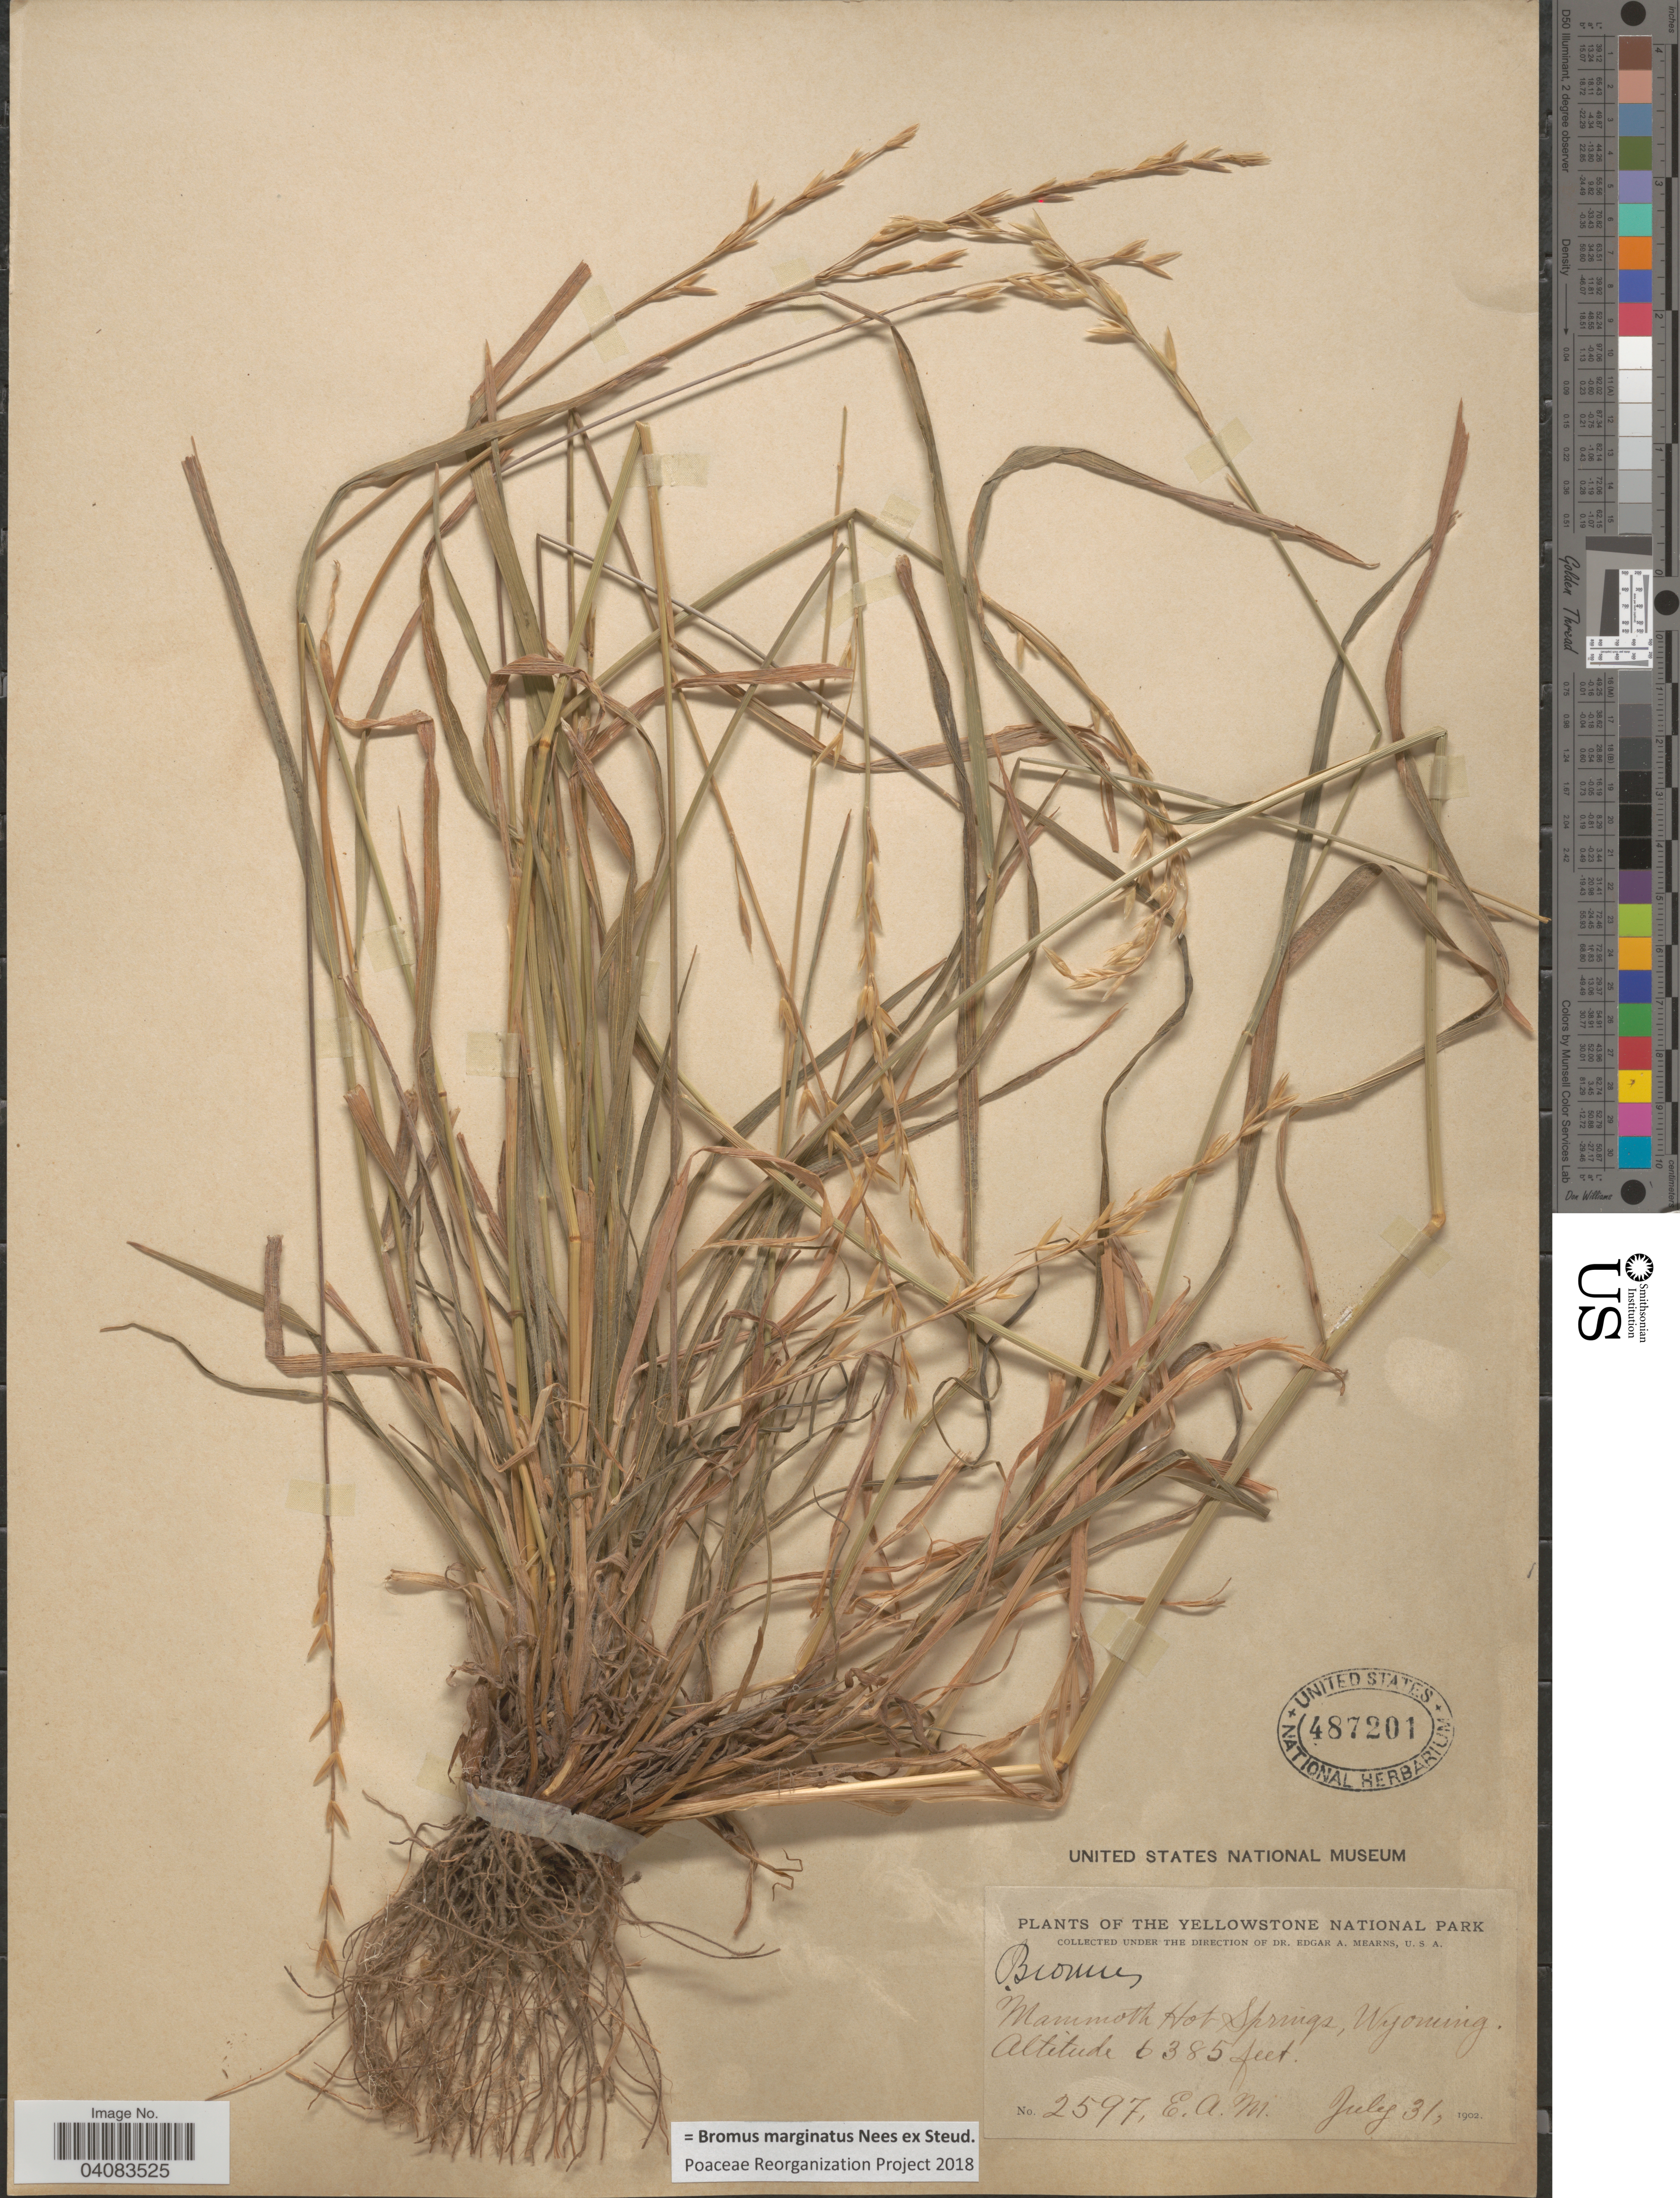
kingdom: Plantae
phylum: Tracheophyta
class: Liliopsida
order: Poales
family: Poaceae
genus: Bromus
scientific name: Bromus marginatus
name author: Nees ex Steud.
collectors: E. A. Mearns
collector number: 2597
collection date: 1902-07-31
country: United States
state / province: Wyoming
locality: The Yellowstone National Park. Mammoth Hot Springs.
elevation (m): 1946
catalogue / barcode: US 487201